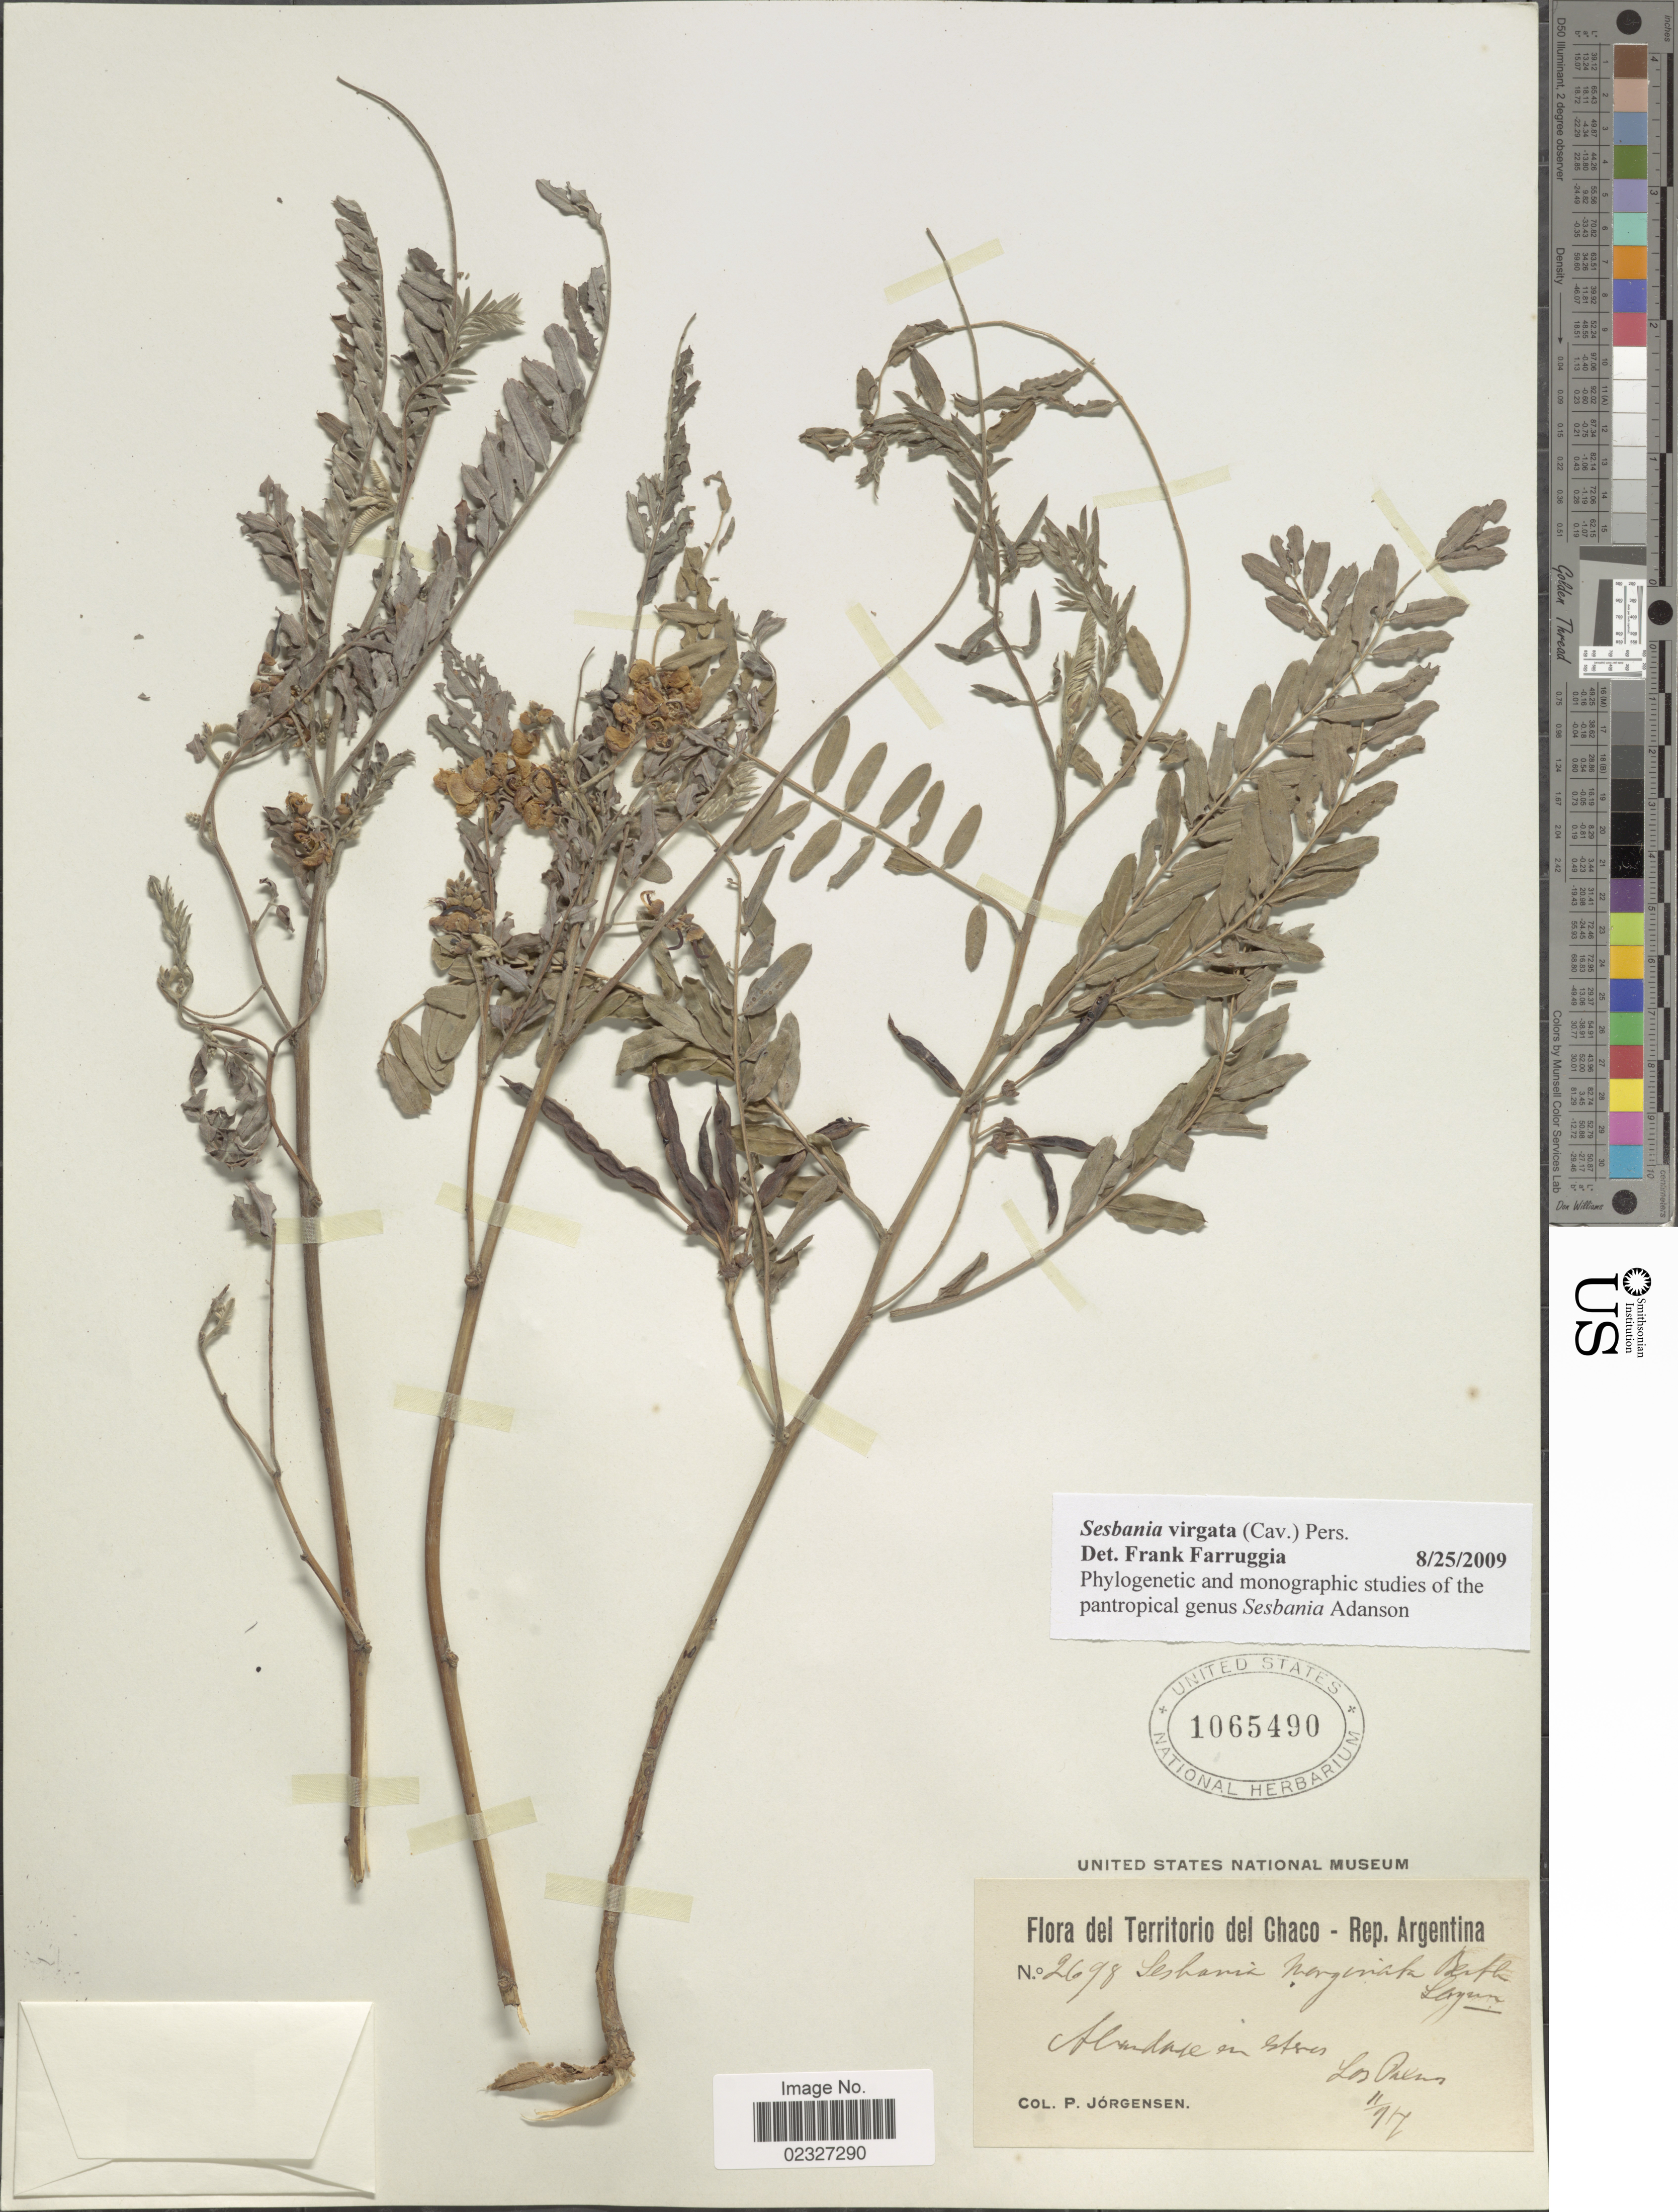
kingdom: Plantae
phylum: Tracheophyta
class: Magnoliopsida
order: Fabales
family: Fabaceae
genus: Sesbania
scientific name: Sesbania virgata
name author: (Cav.) Pers.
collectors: P. Jörgensen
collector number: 2698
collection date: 1917-11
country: Argentina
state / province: Chaco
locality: Rep. Argentina, Los Palmas.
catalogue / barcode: US 1065490